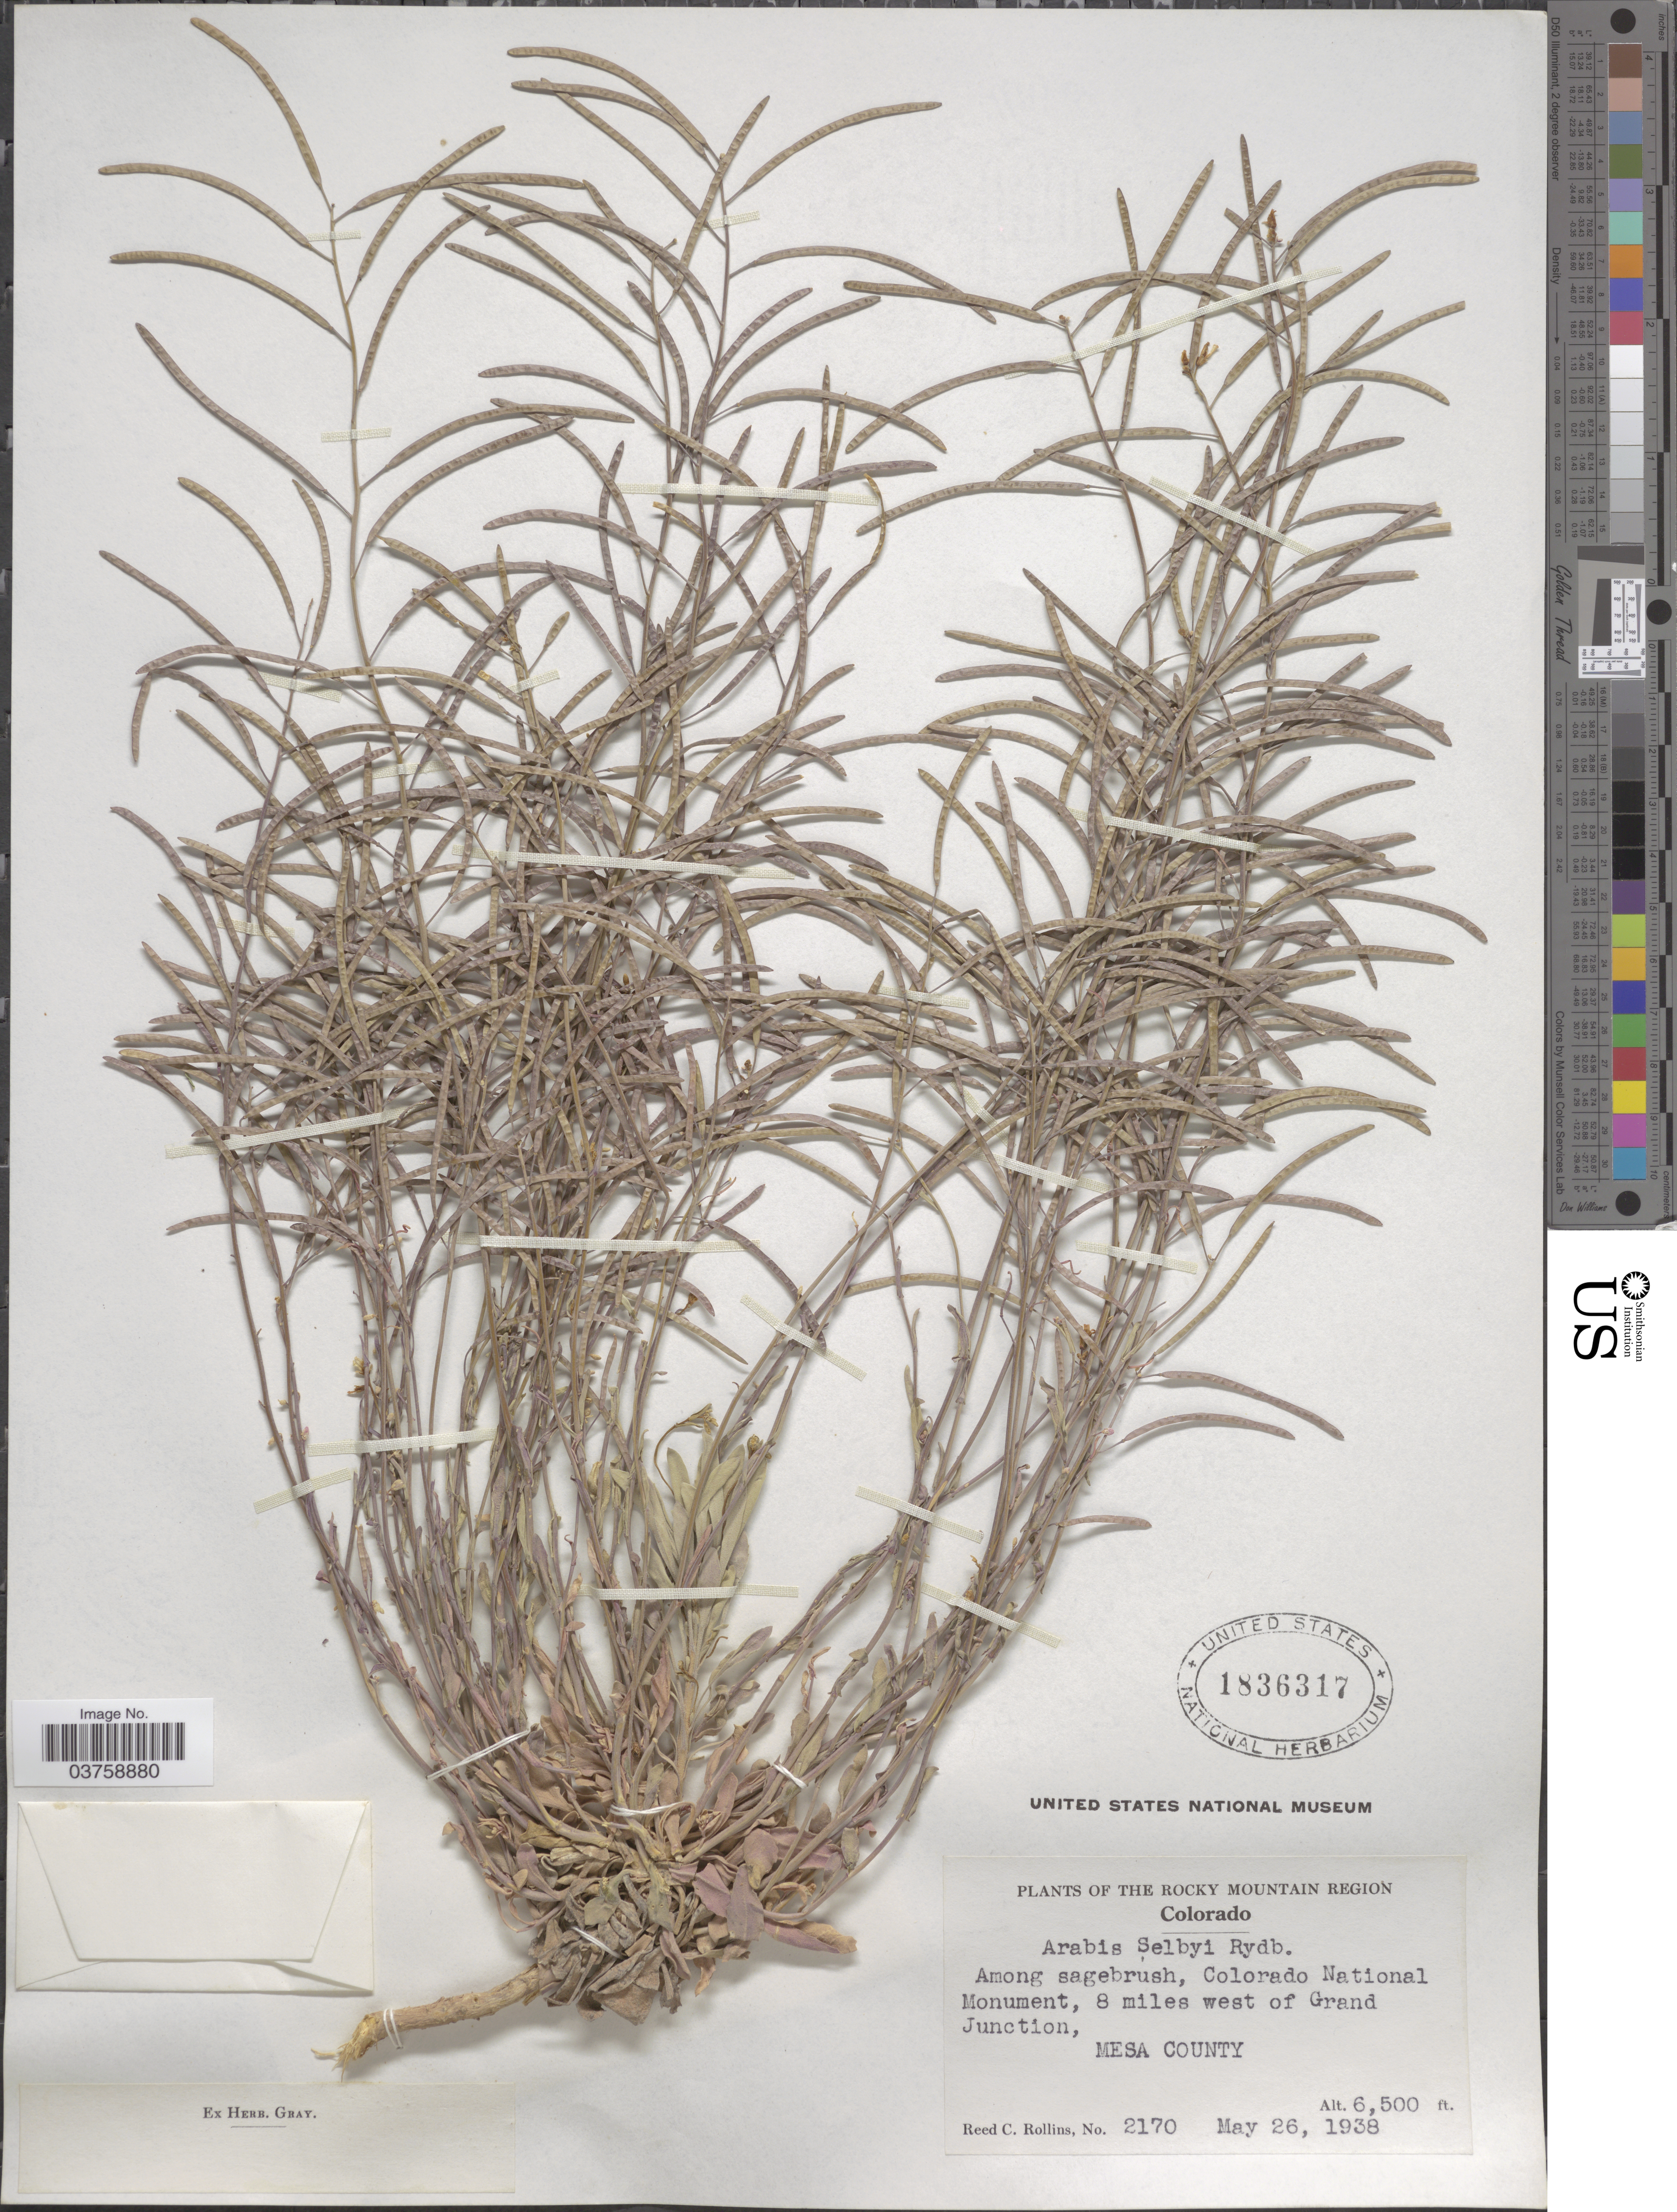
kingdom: Plantae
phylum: Tracheophyta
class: Magnoliopsida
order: Brassicales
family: Brassicaceae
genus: Arabis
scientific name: Arabis selbyi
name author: Rydb.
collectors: R. C. Rollins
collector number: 2170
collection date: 1938-05-26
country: United States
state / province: Colorado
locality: The Rocky Mountain Region. Among sagebrush , Colorado National Monument, 8 miles west of Grand Junction, Mesa County.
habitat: among sagebrush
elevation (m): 1981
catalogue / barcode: US 1836317